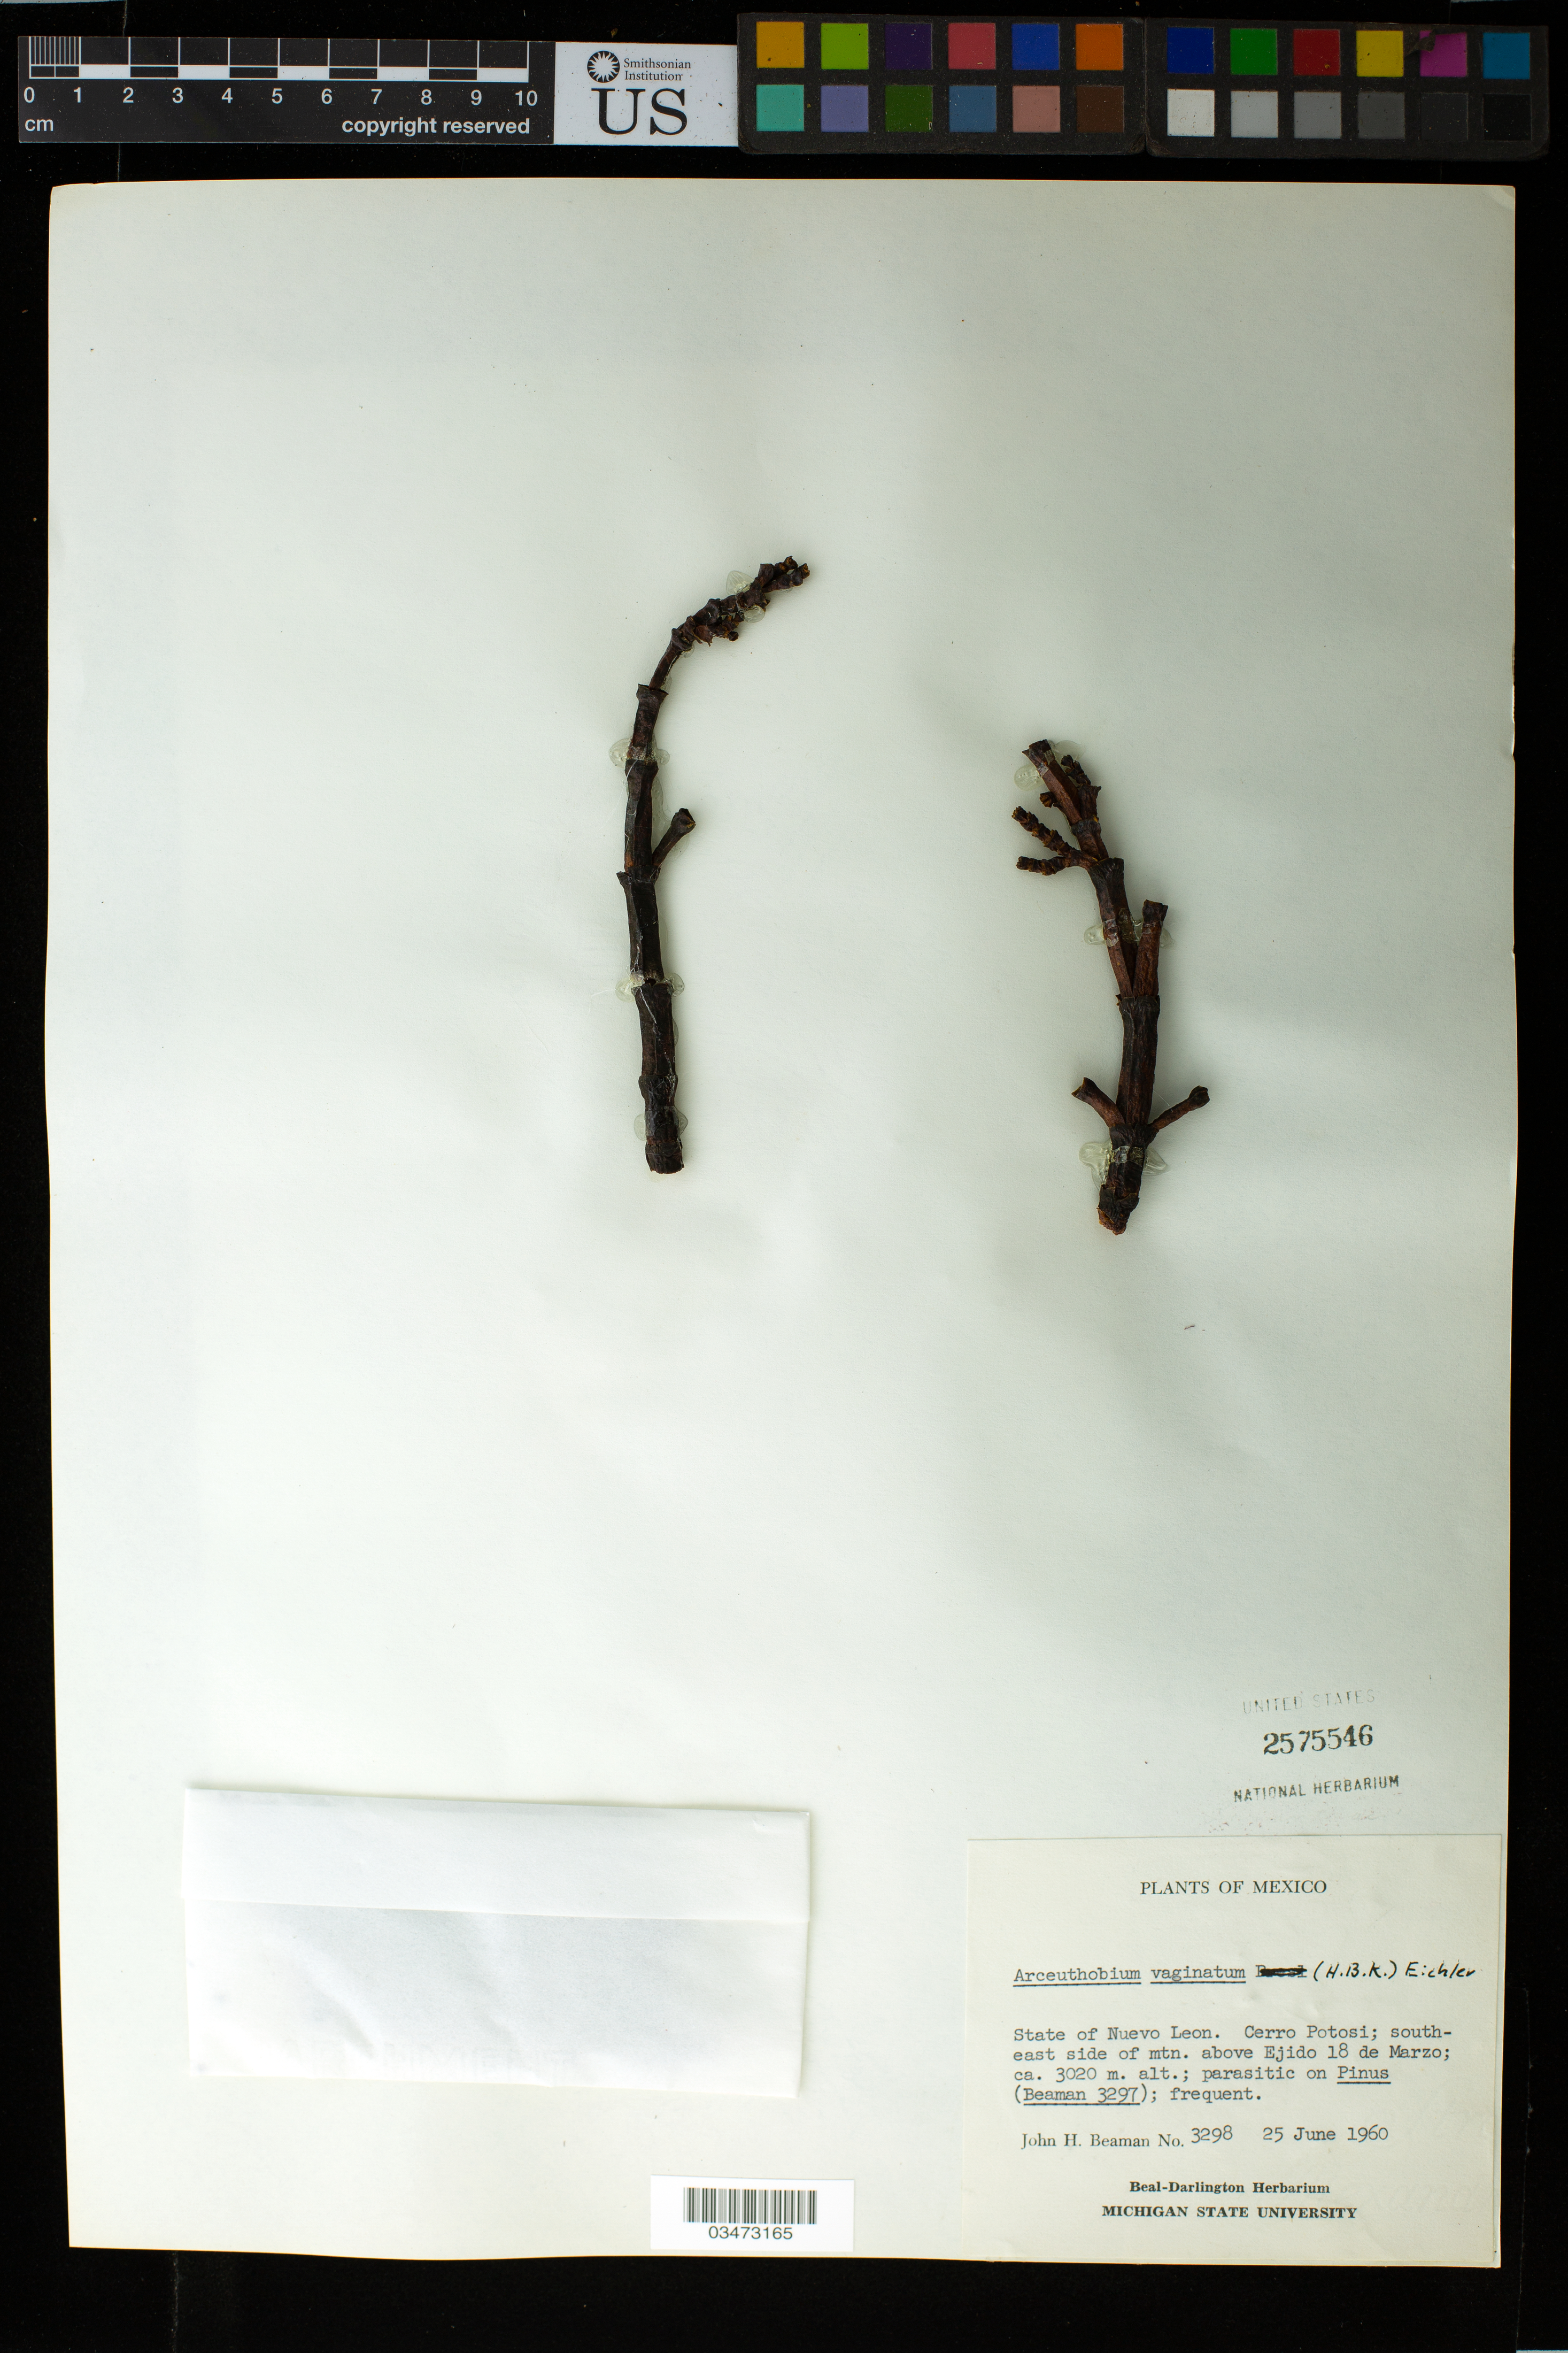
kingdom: Plantae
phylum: Tracheophyta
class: Magnoliopsida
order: Santalales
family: Viscaceae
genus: Arceuthobium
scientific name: Arceuthobium vaginatum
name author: (Kunth) Eichler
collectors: J. H. Beaman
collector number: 3298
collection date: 1960-06-25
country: Mexico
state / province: Nuevo León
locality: Cerro Potosi; southeast side of mtn., above Ejido 18 de Marzo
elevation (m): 3020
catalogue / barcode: US 2575546